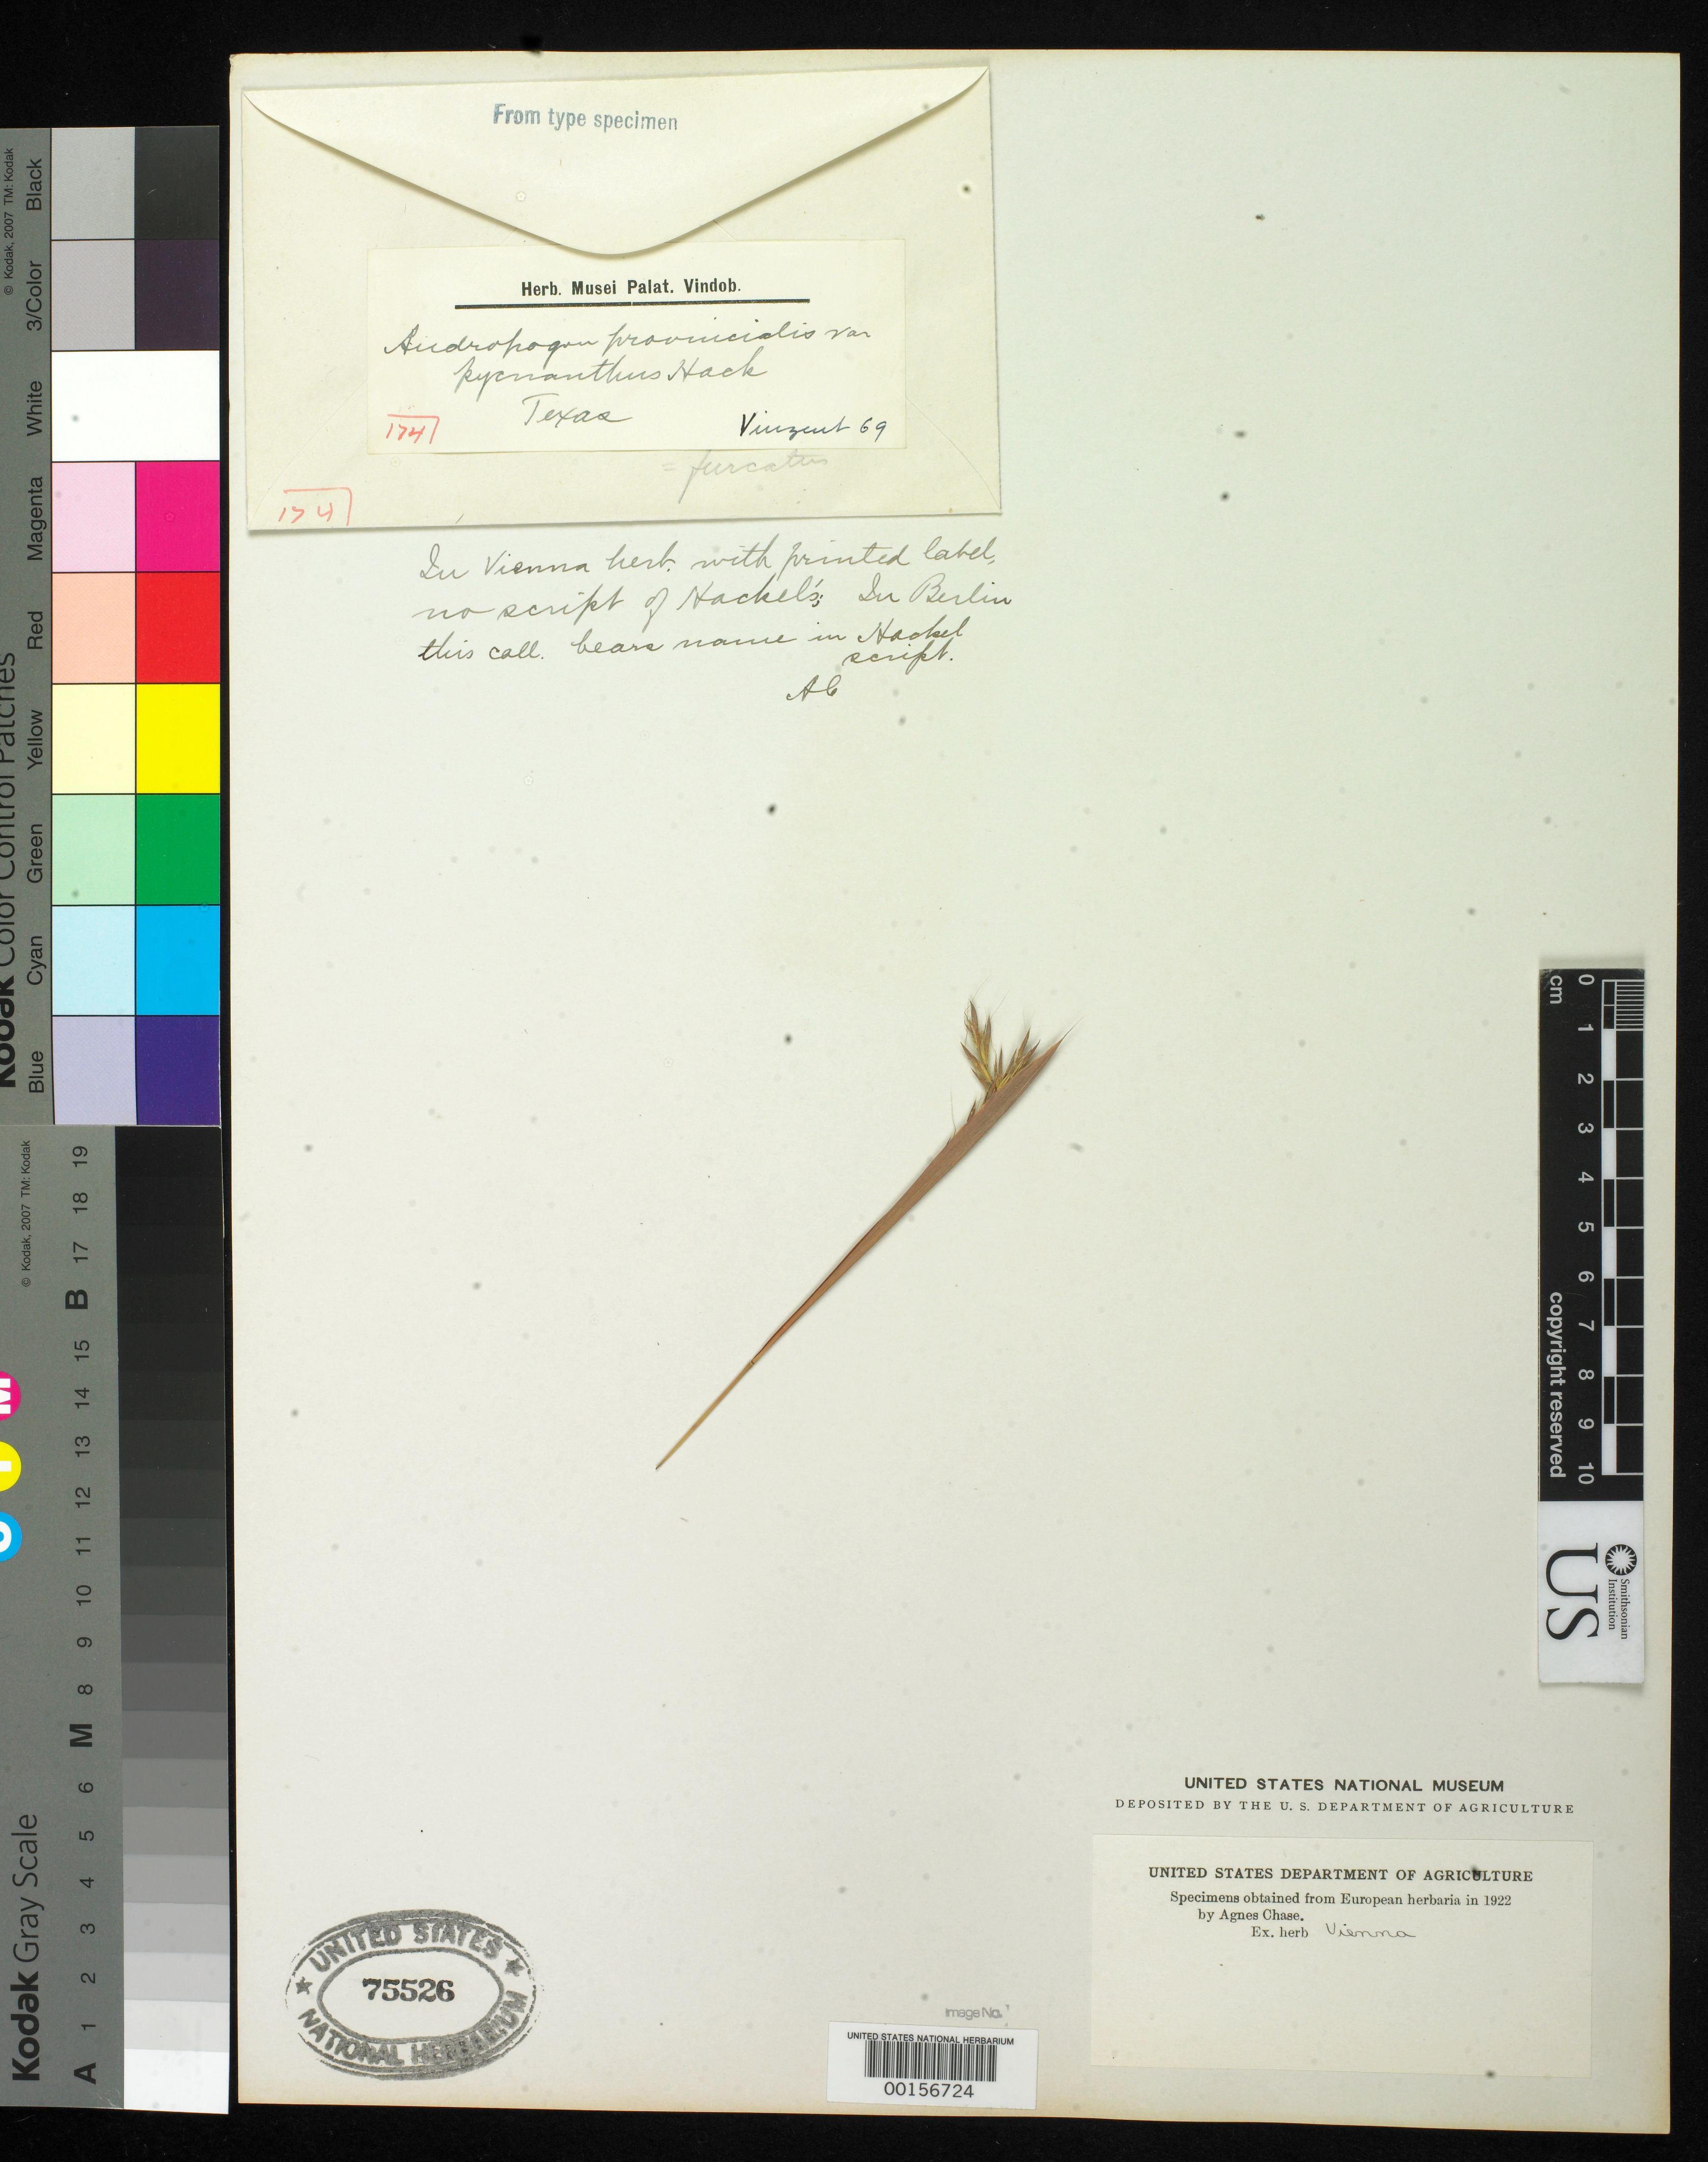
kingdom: Plantae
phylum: Tracheophyta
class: Liliopsida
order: Poales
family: Poaceae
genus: Andropogon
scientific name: Andropogon provincialis var. pycnanthus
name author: Hack. in A. DC.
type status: Type Fragment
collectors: -. Vinzent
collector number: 69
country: United States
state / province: Texas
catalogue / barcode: US 75526